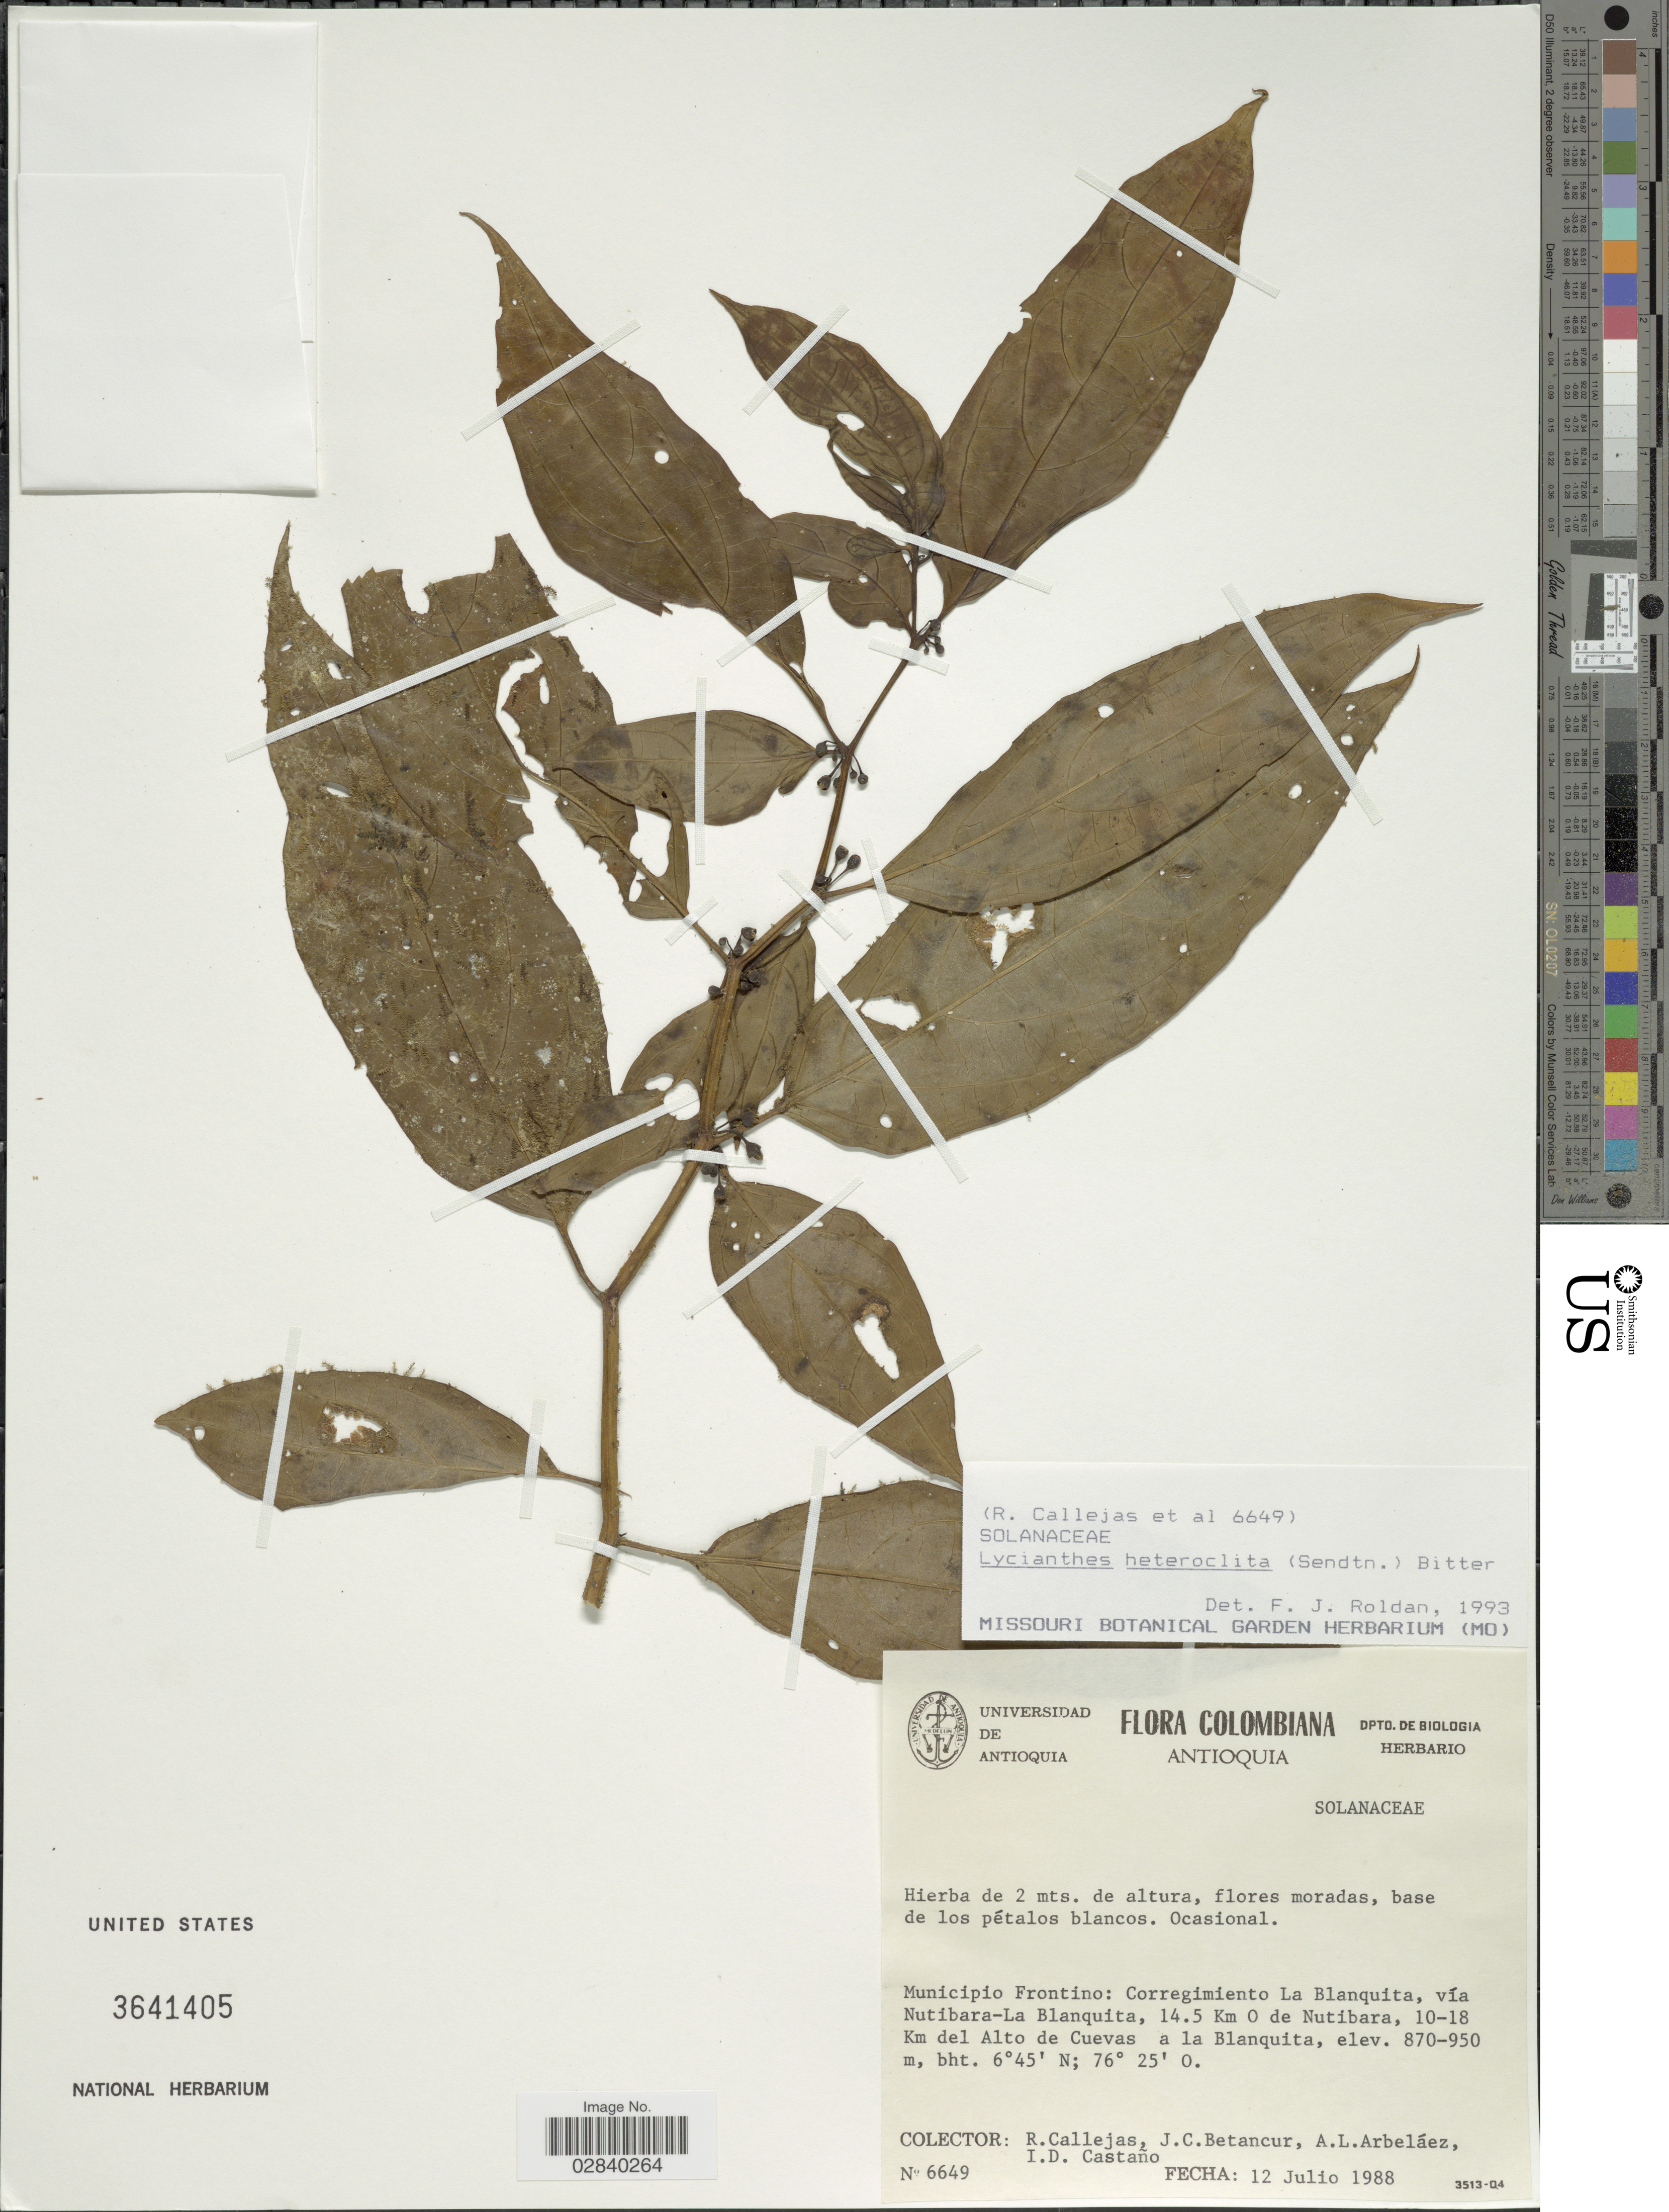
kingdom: Plantae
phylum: Tracheophyta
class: Magnoliopsida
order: Solanales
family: Solanaceae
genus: Lycianthes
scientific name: Lycianthes heteroclita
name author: (Sendtn.) Bitter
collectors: R. Callejas, J. C. Betancur, A. Arbeláez Alvarez & I. Castaño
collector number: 6649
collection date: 1988-07-12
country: Colombia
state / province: Antioquia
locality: Municipio Frontino: Corregimiento La Blanquita, vía Nutibara-La Blanquita, 14.5 Km O de Nutibara, 10-18 Km del Alto de Cuevas a la Blanquita.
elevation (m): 870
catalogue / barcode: US 3641405